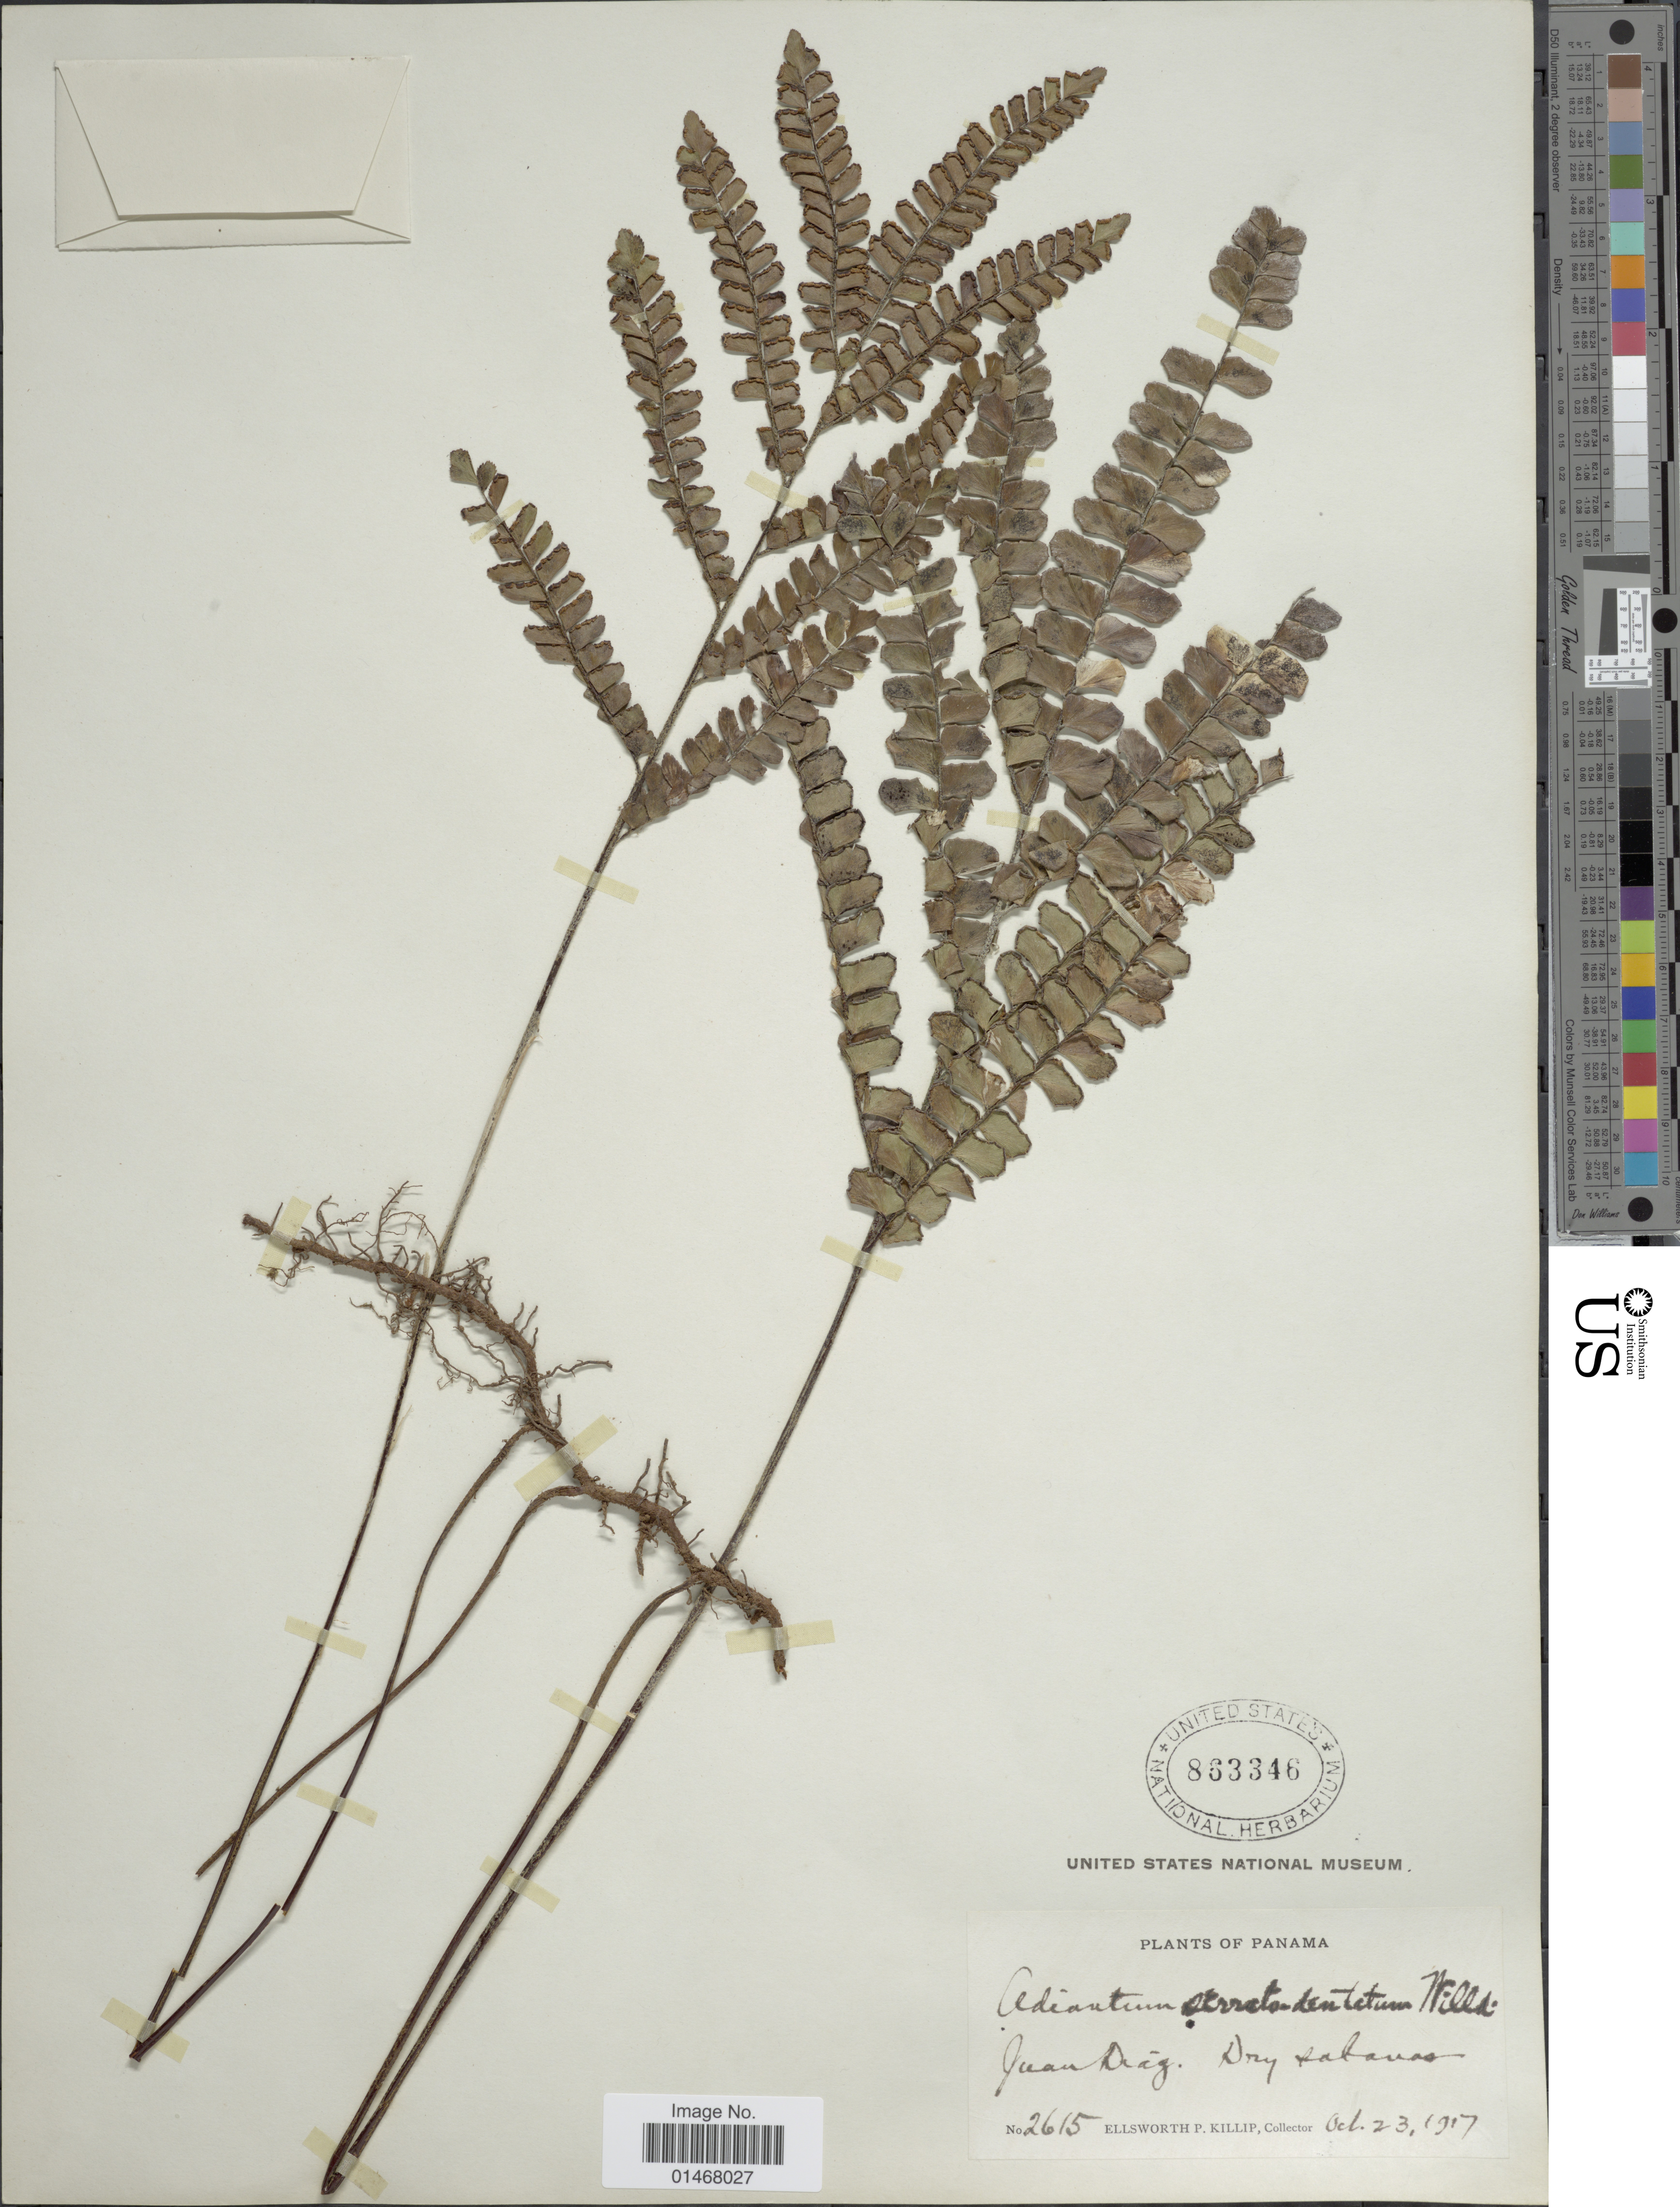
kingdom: Plantae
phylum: Tracheophyta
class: Polypodiopsida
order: Polypodiales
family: Pteridaceae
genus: Adiantum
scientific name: Adiantum serratodentatum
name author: Humb. & Bonpl. ex Willd.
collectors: E. P. Killip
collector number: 2615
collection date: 1917-10-23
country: Panama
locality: Juan Diaz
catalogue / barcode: US 863346